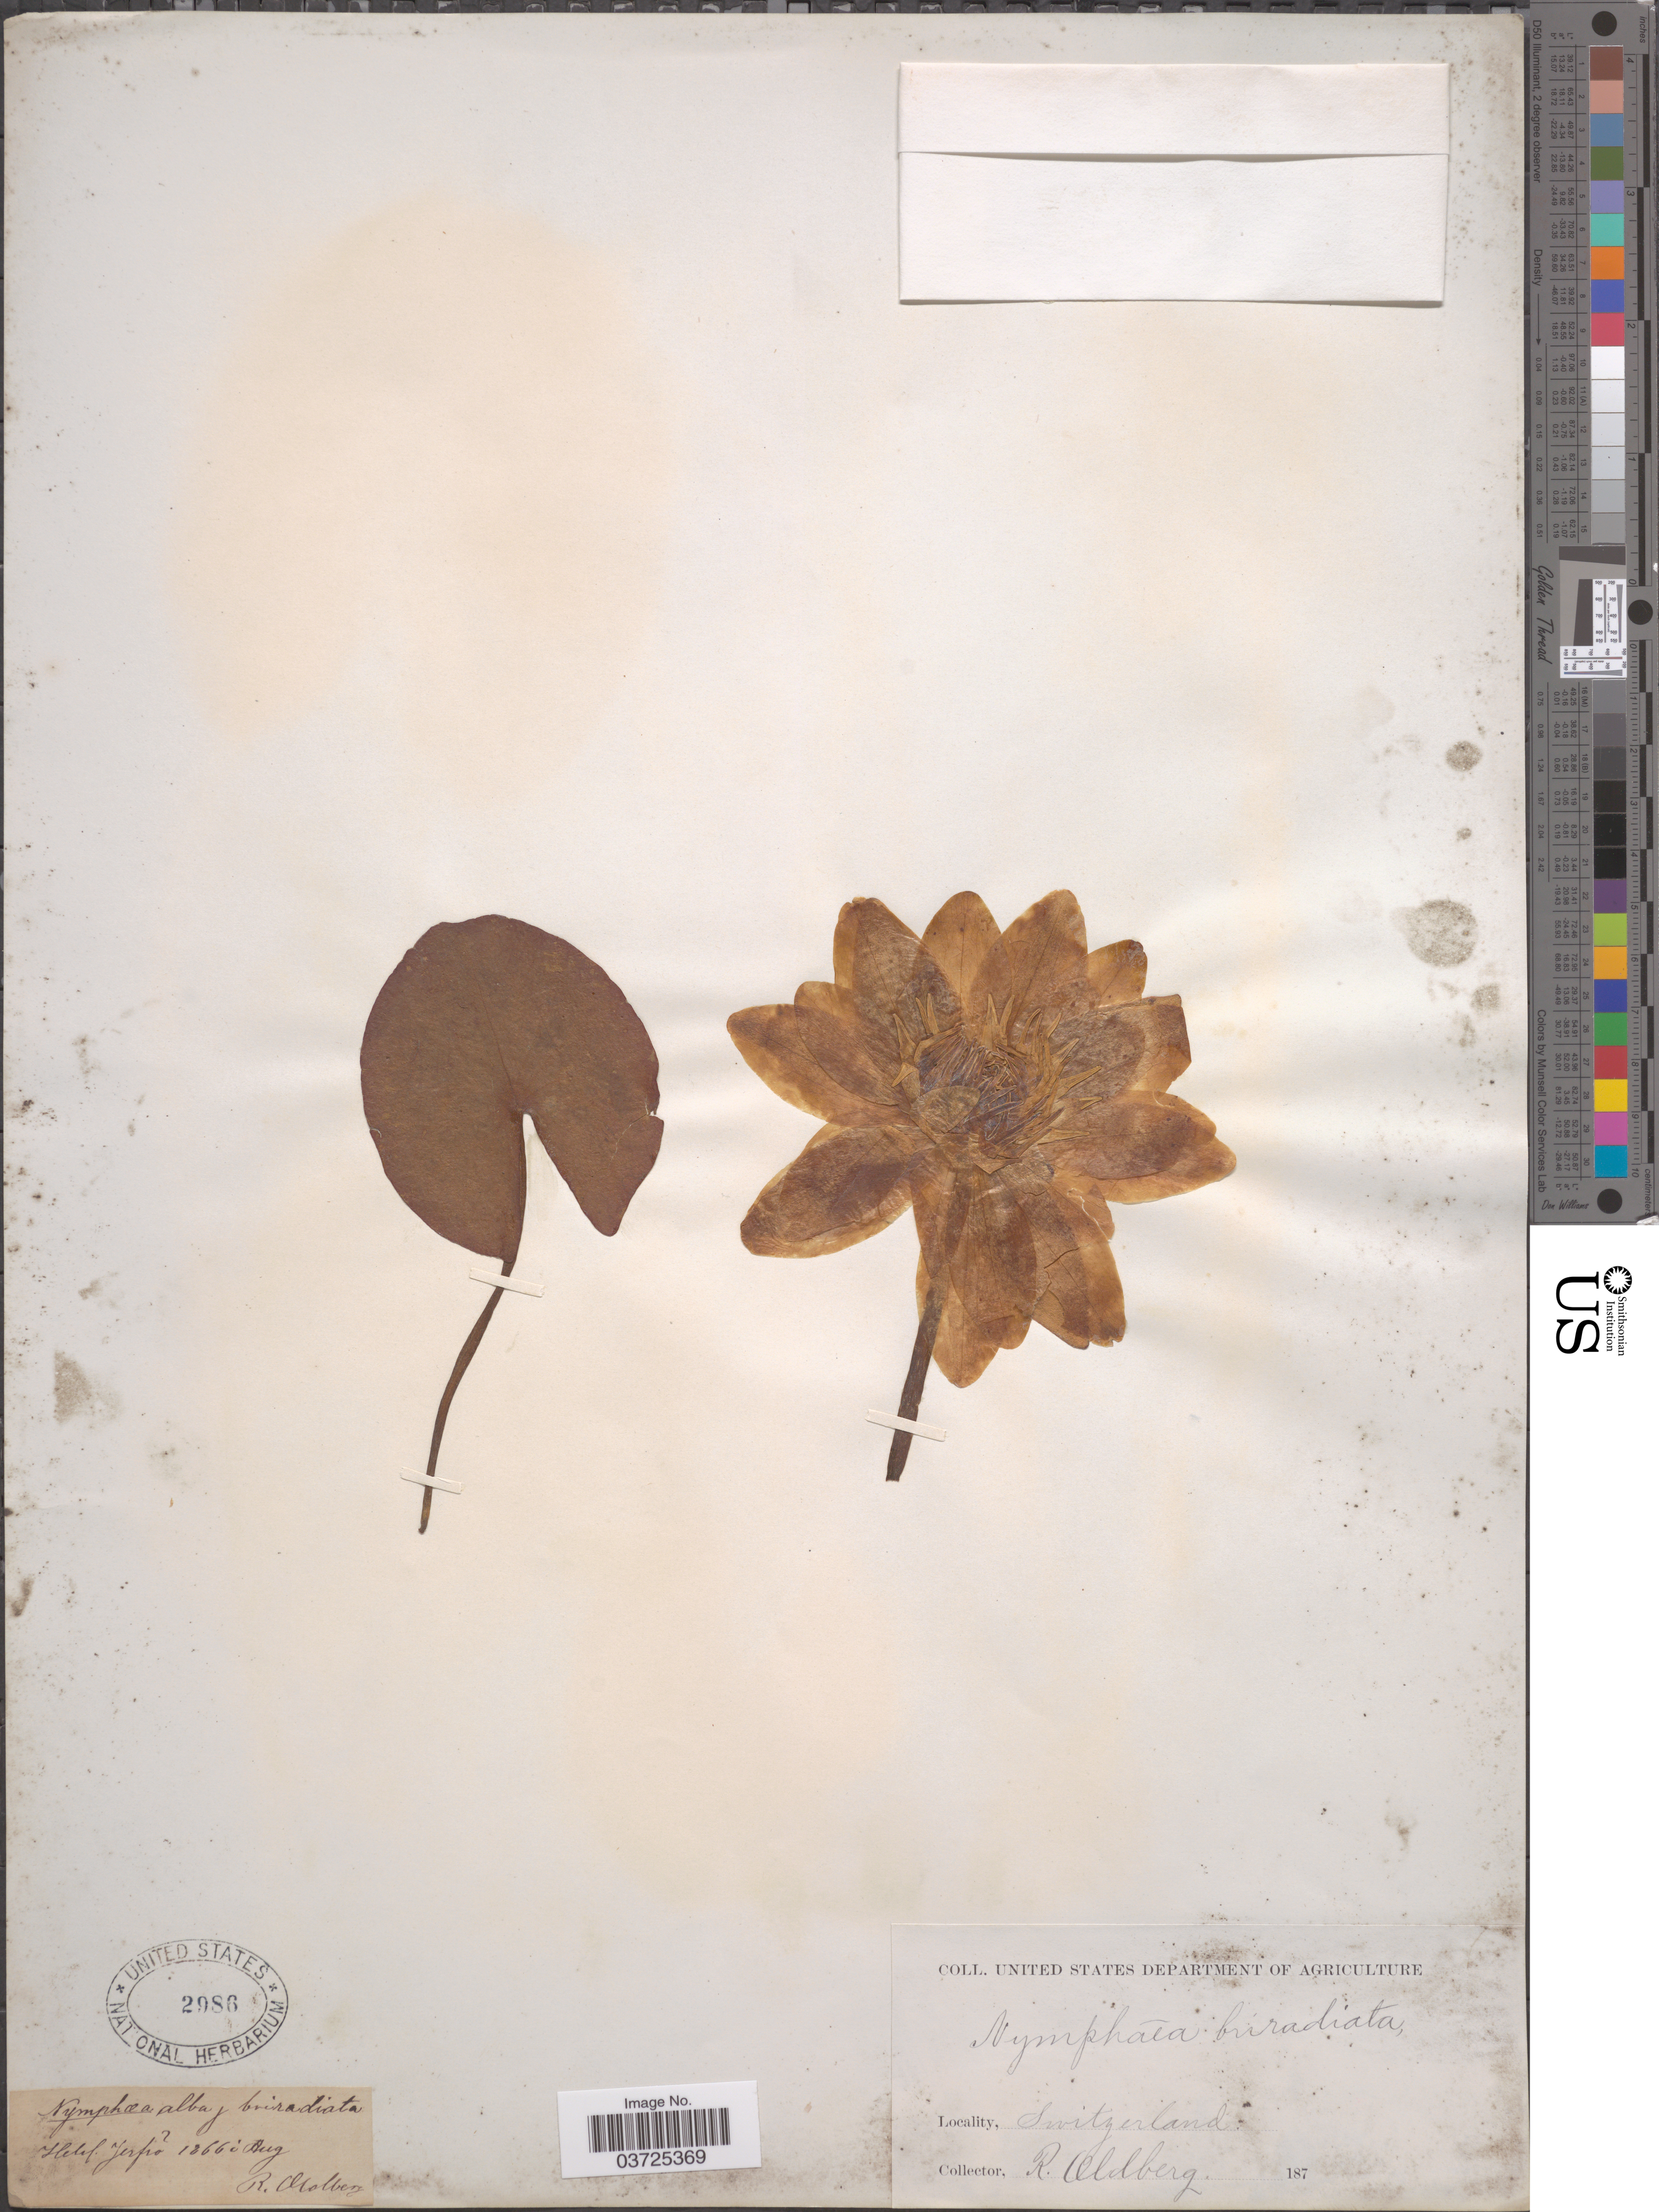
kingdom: Plantae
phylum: Tracheophyta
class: Magnoliopsida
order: Nymphaeales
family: Nymphaeaceae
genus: Nymphaea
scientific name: Nymphaea biradiata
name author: Sommerauer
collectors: R. Oldberg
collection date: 1866-08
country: Sweden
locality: Helsl. Jerpõ.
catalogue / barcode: US 2986